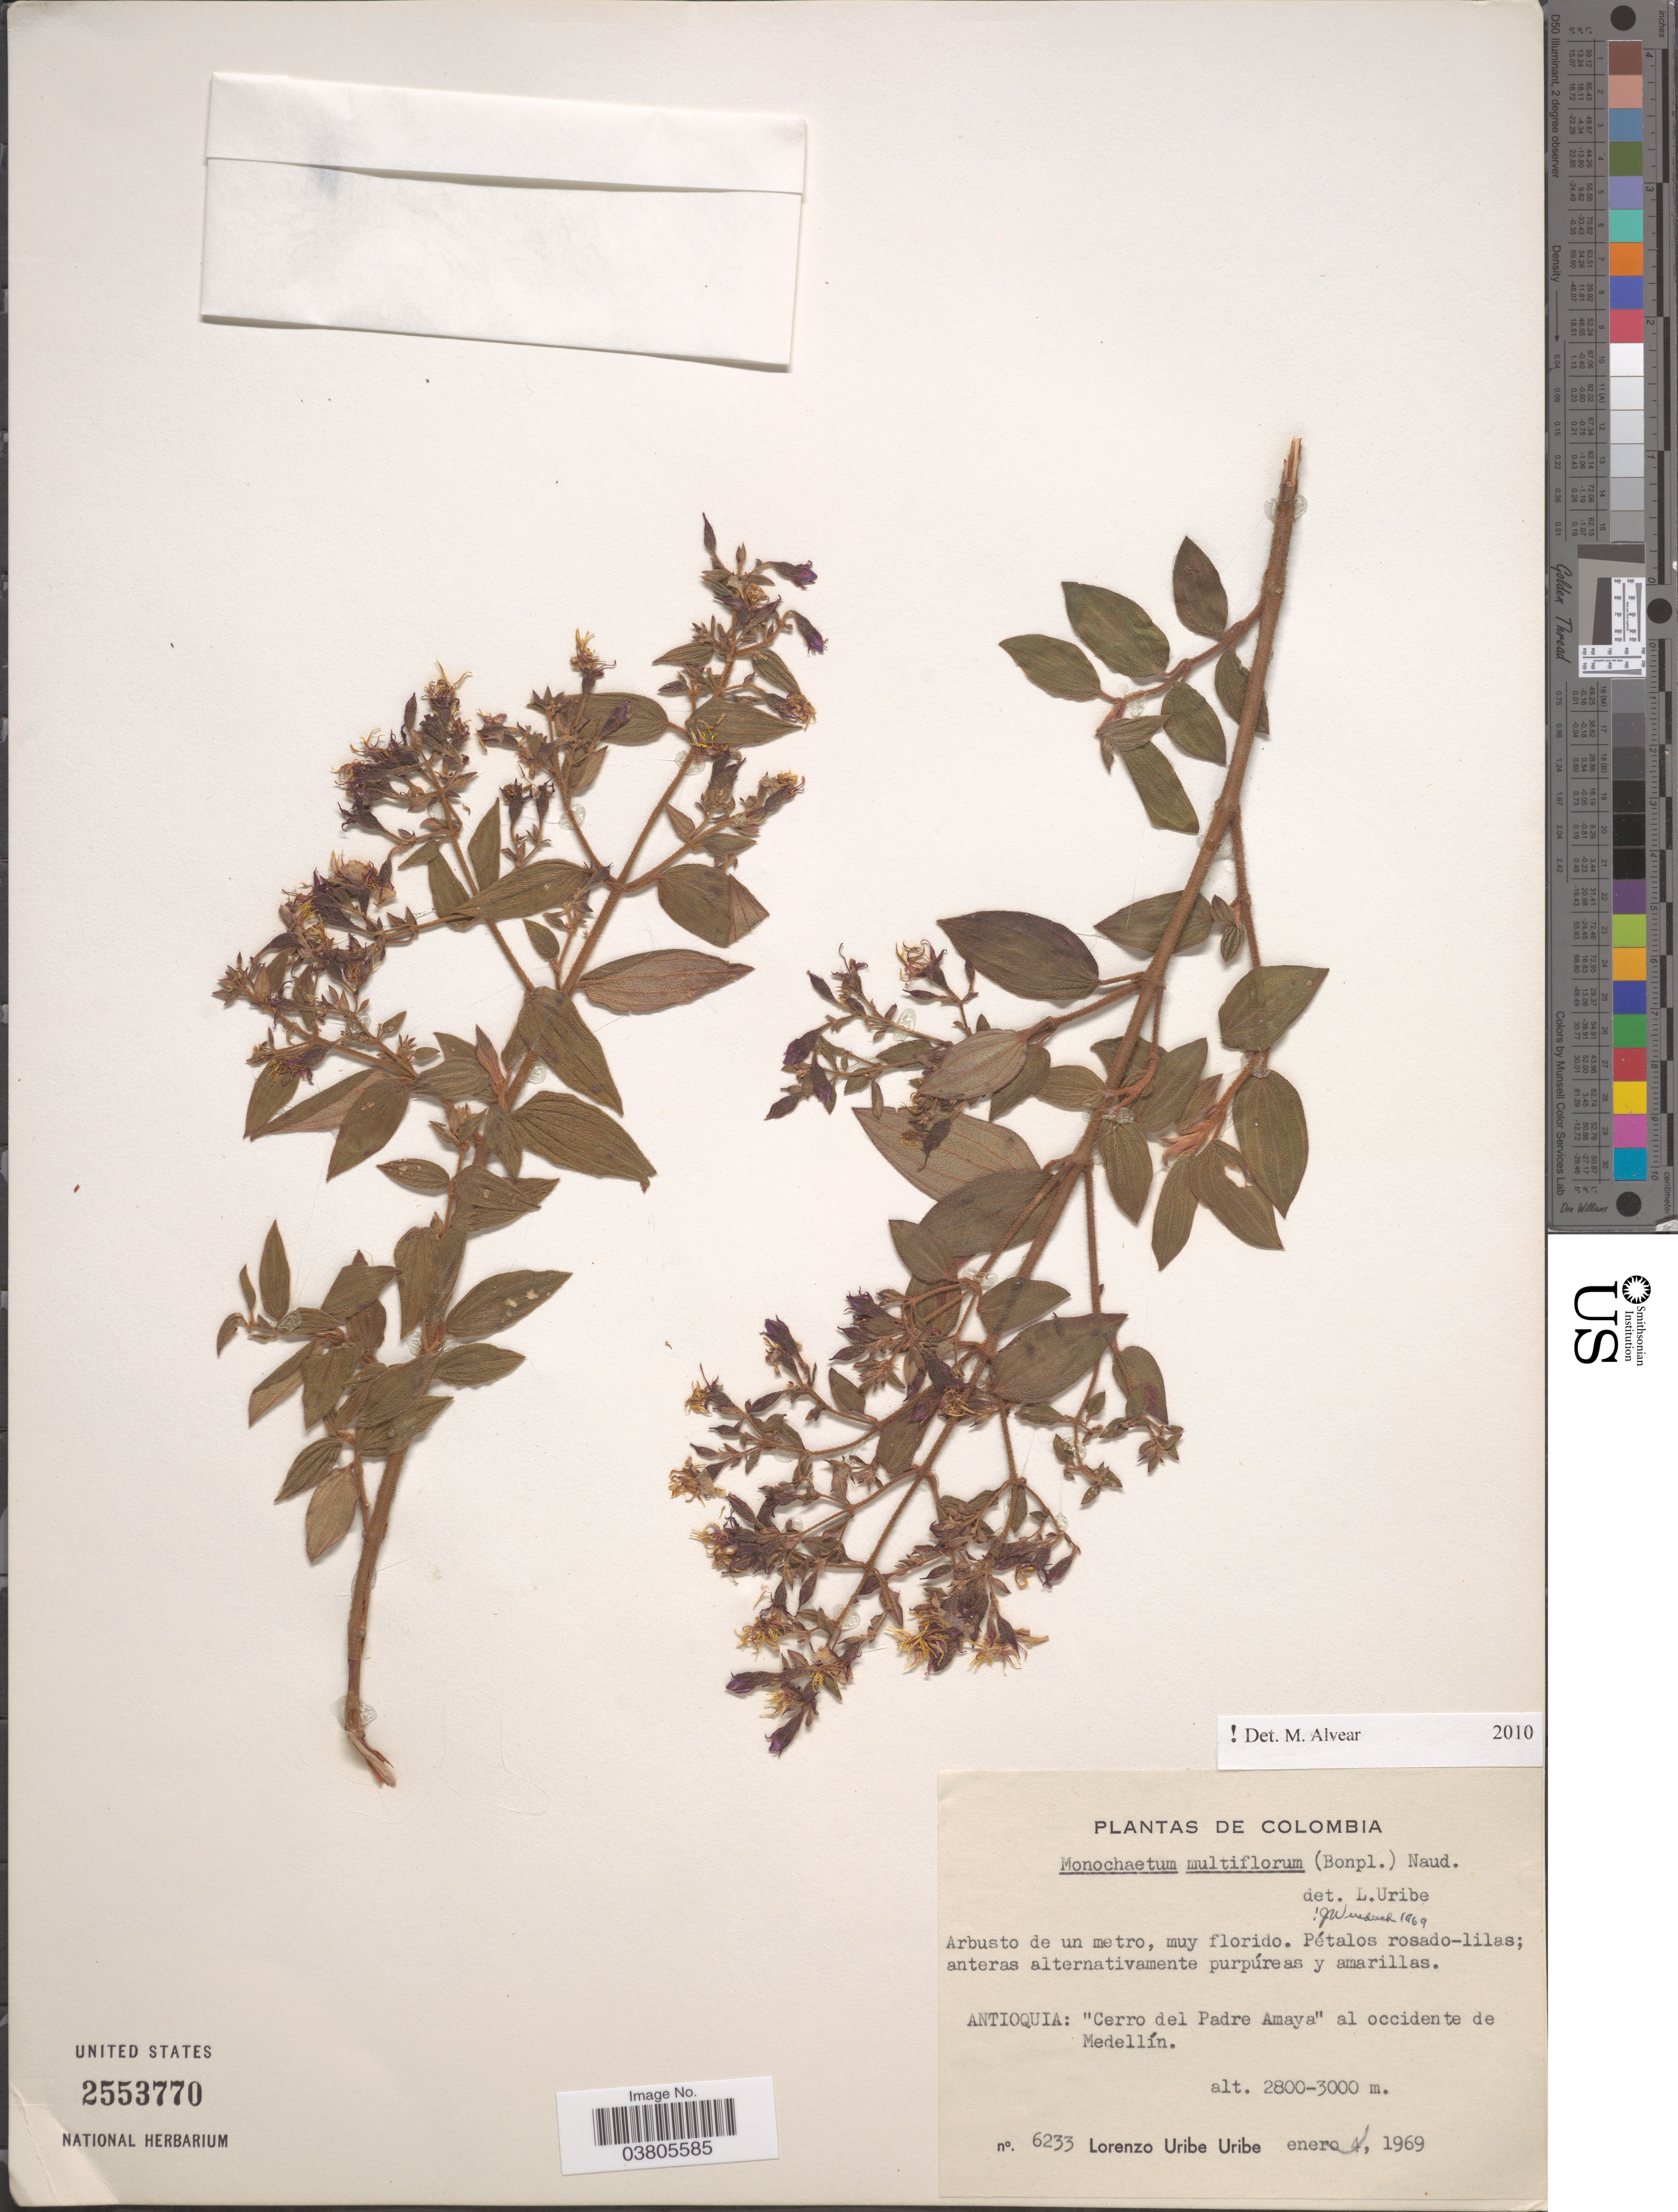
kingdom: Plantae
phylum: Tracheophyta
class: Magnoliopsida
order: Myrtales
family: Melastomataceae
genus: Monochaetum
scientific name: Monochaetum multiflorum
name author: (Bonpl.) Naudin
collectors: L. Uribe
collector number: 6233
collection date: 1969-01-04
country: Colombia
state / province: Antioquia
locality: Cerro del Padre Amaya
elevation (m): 2800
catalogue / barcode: US 2553770